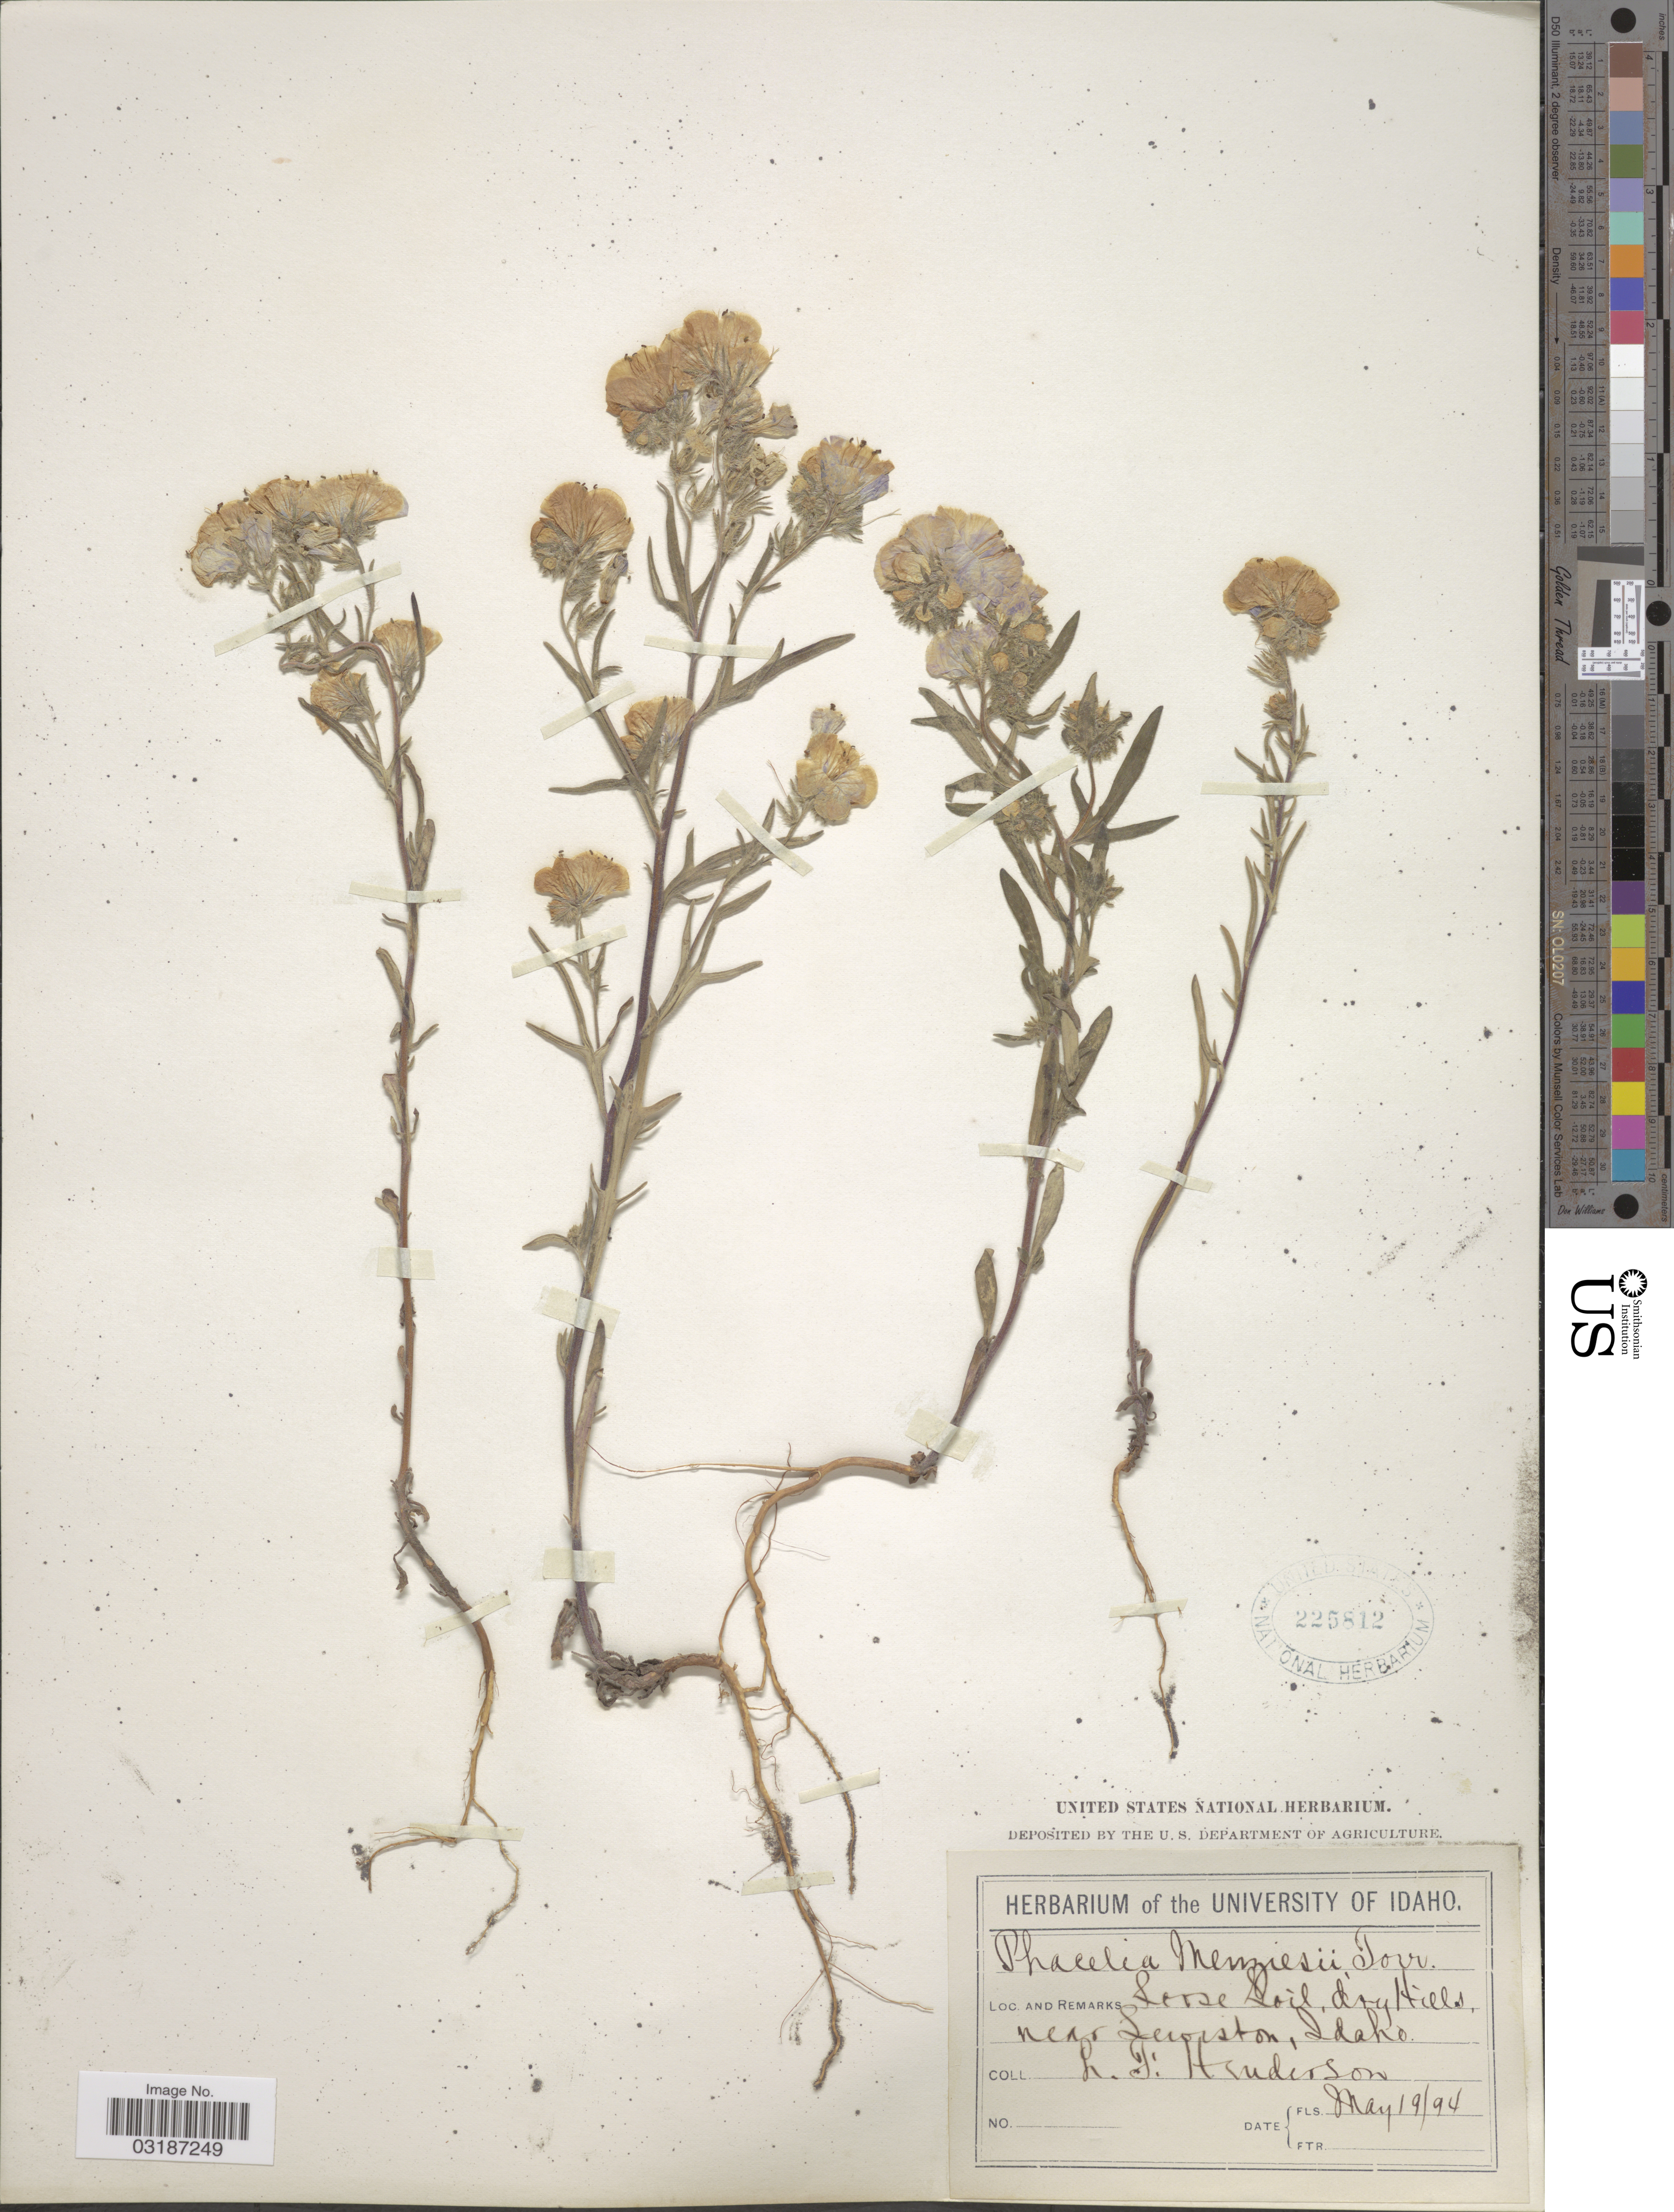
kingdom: Plantae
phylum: Tracheophyta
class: Magnoliopsida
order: Boraginales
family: Hydrophyllaceae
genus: Phacelia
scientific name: Phacelia linearis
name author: (Pursh) Holz.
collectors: L. Henderson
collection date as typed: Transcribed d/m/y: 19/5/94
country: United States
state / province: Idaho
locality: Near Lewiston.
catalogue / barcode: US 225812